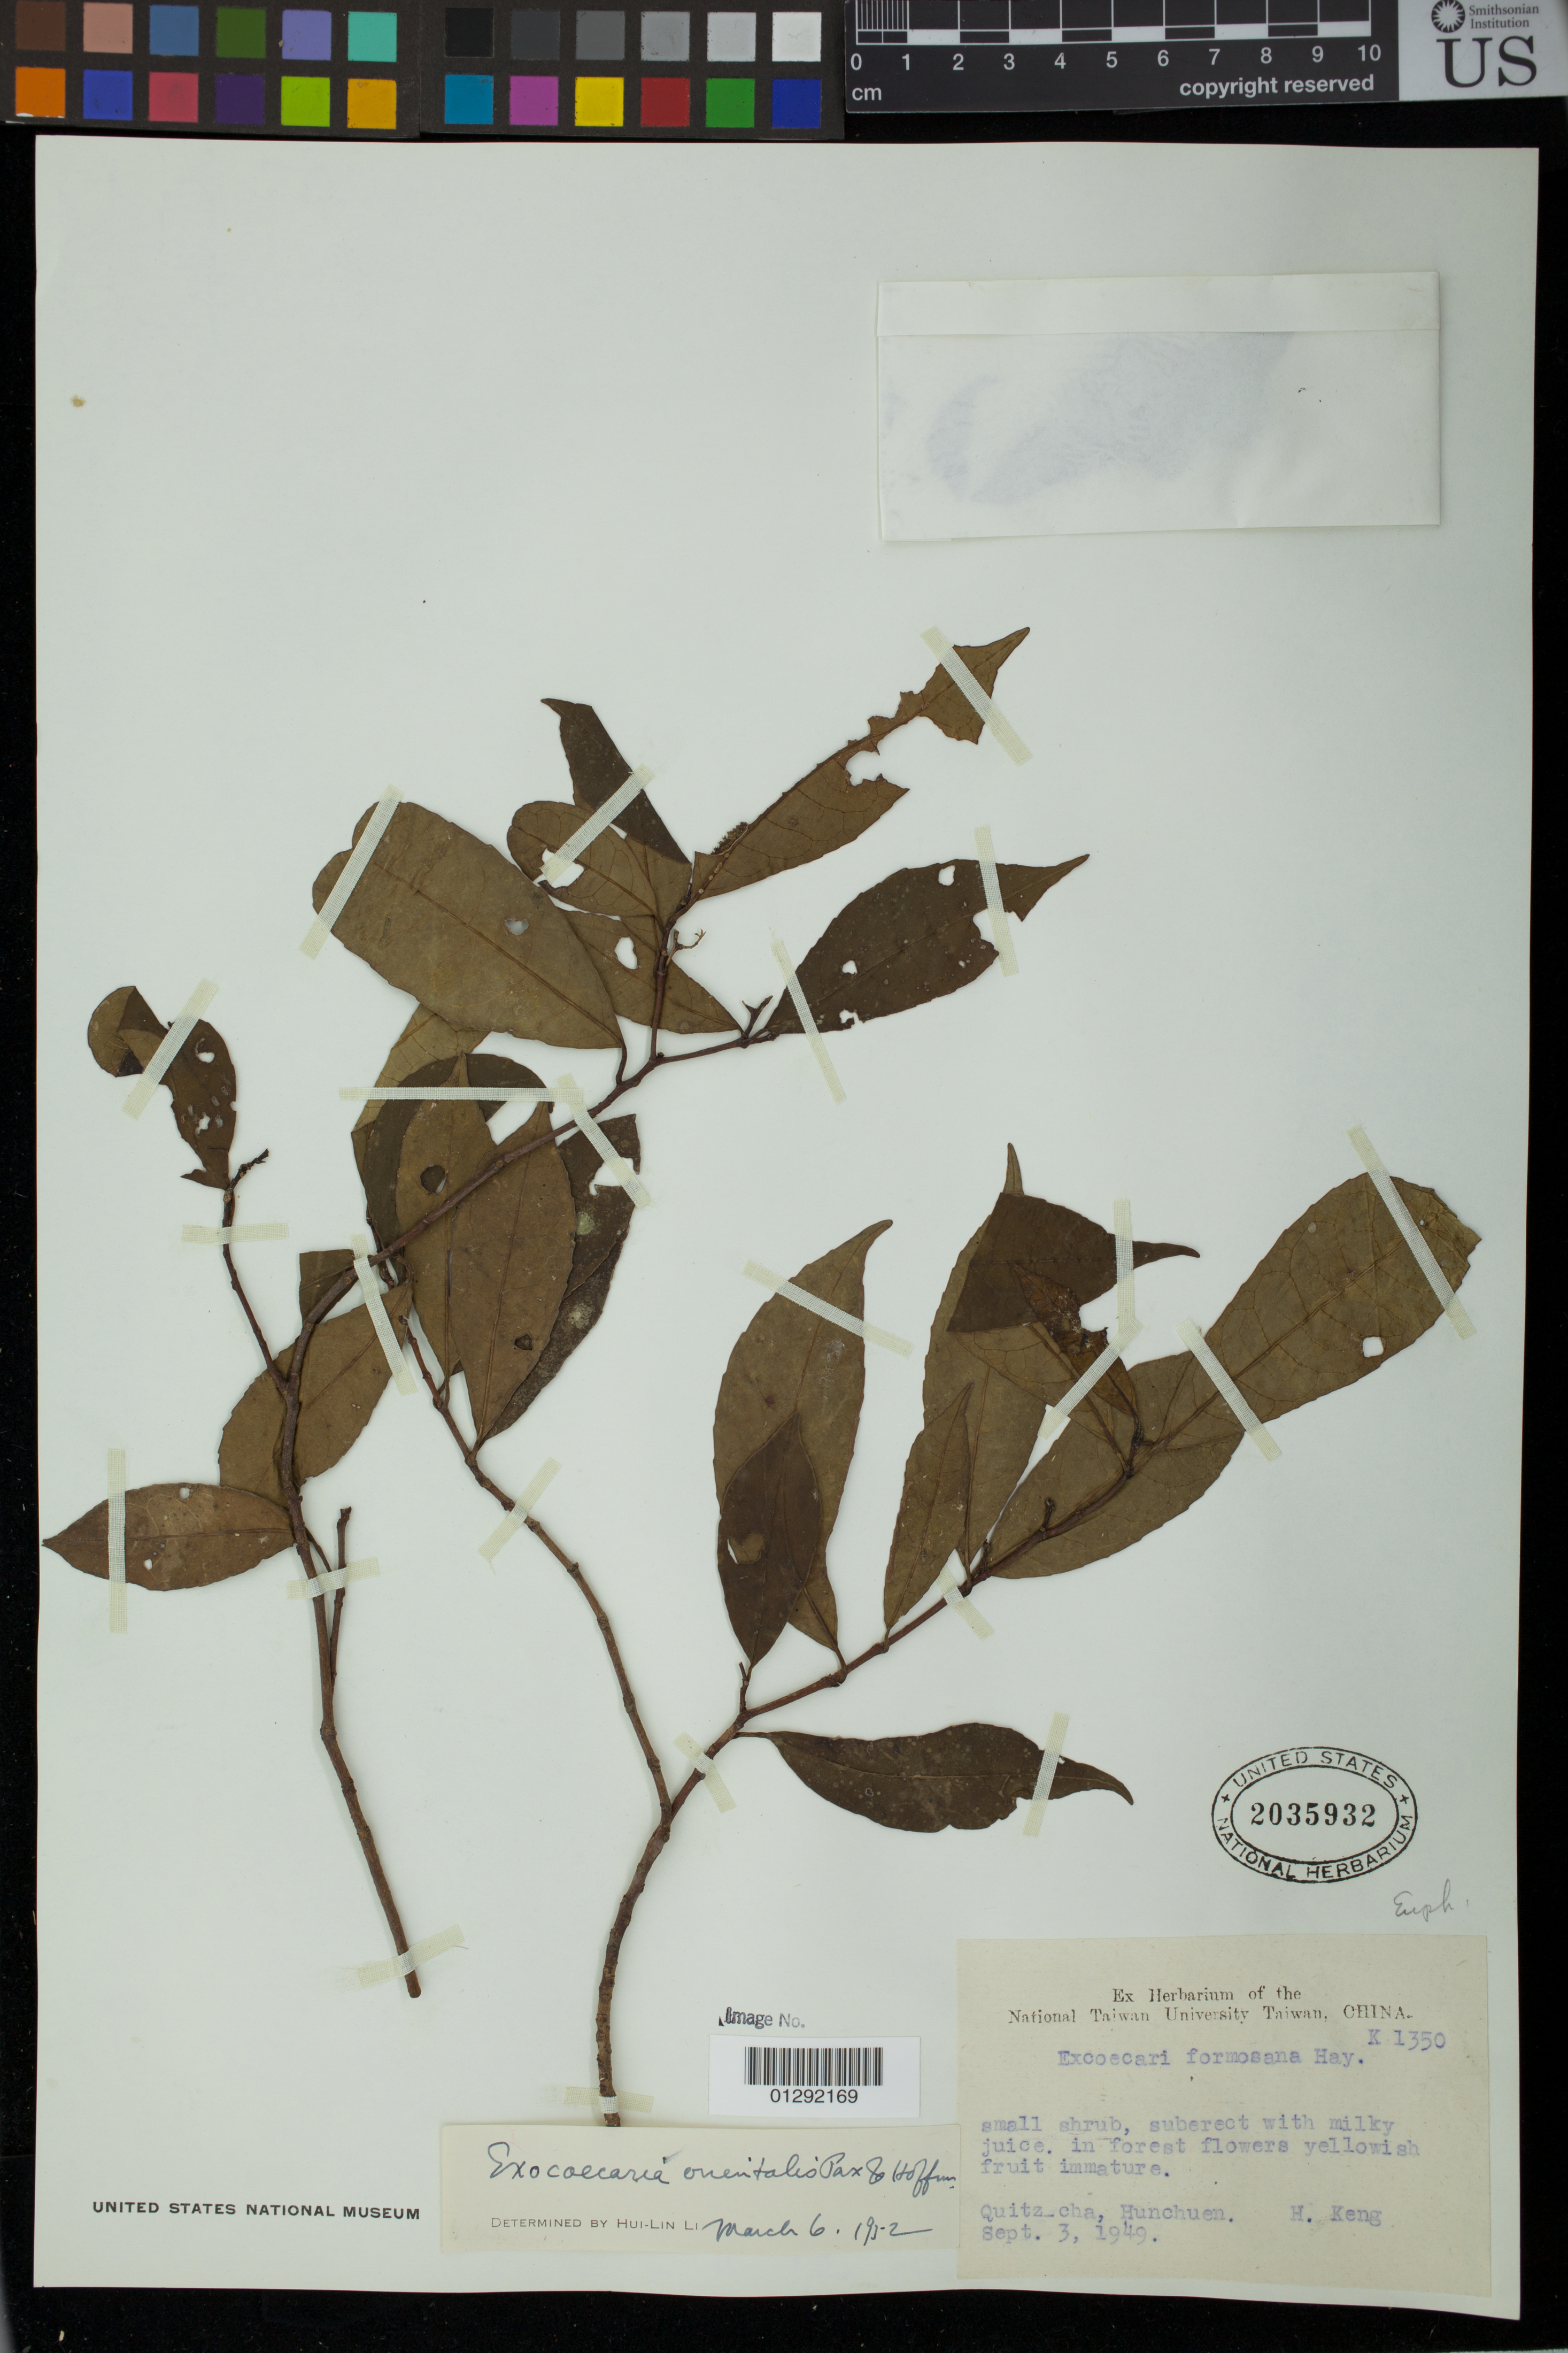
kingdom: Plantae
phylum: Tracheophyta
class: Magnoliopsida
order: Malpighiales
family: Euphorbiaceae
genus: Excoecaria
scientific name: Excoecaria orientalis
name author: Pax & K. Hoffm.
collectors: H. Quitz Cha & H. Keng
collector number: K1350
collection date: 1949-09-03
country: Taiwan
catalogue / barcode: US 2035932